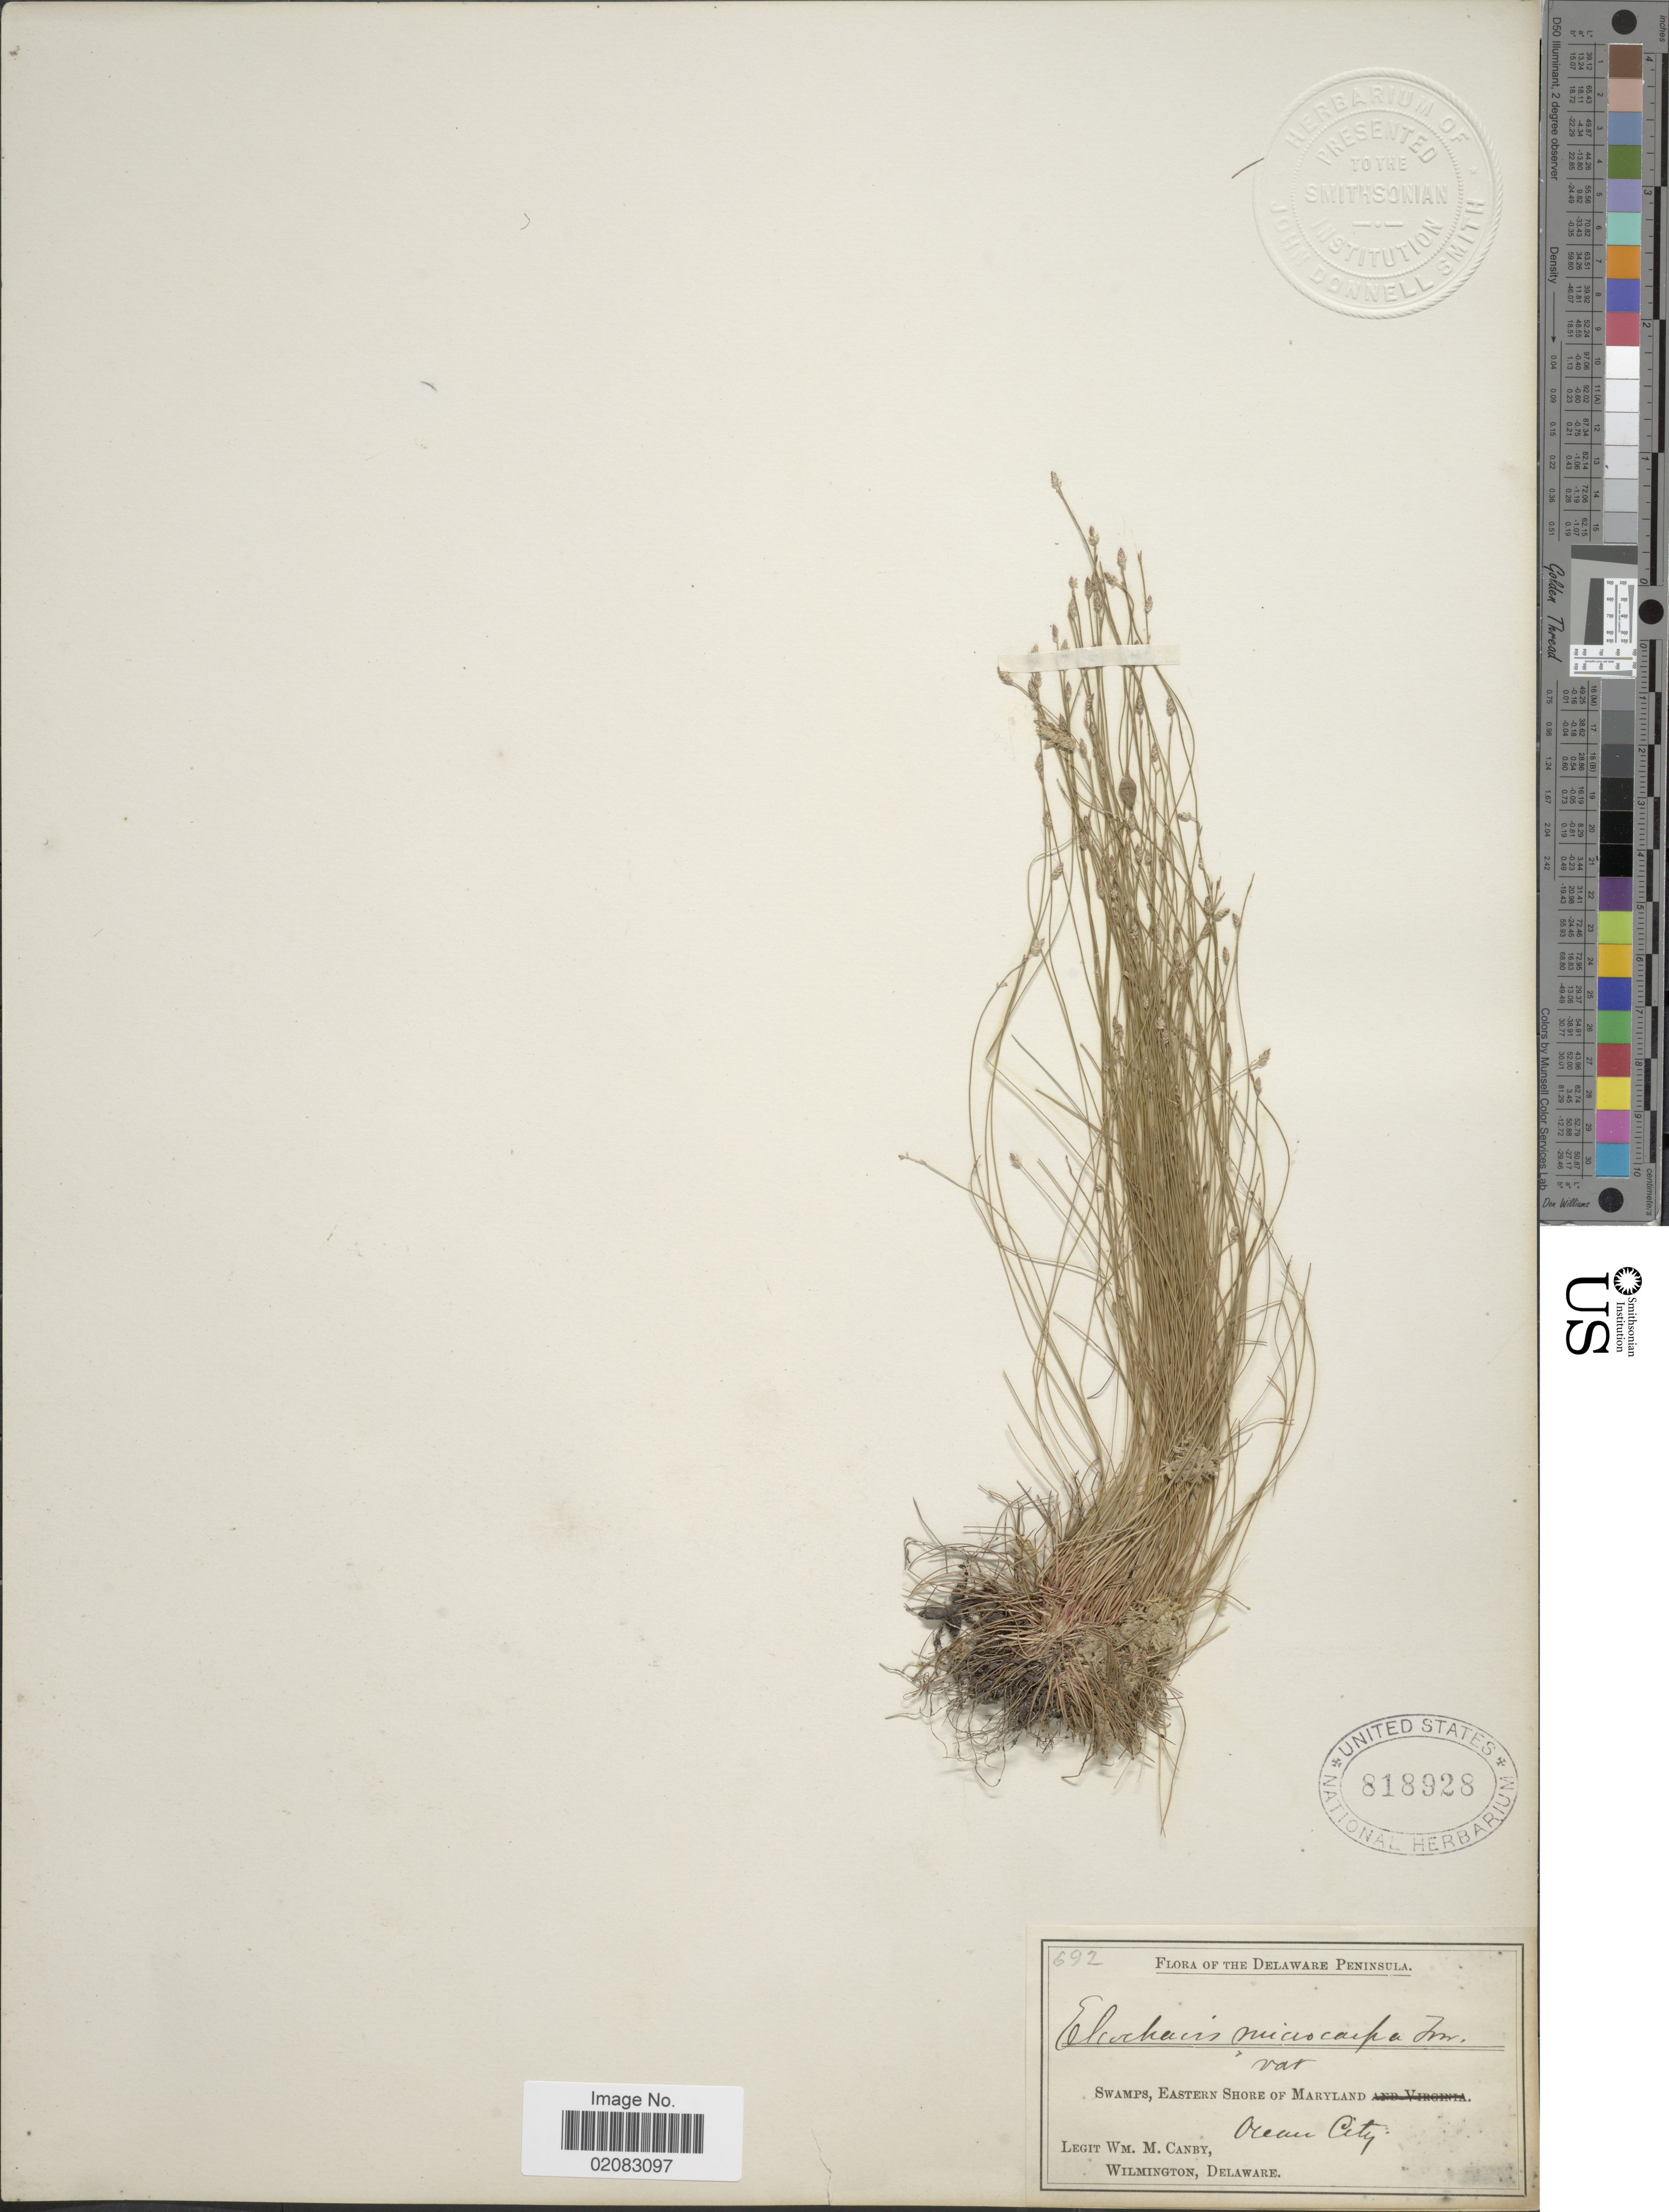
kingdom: Plantae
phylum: Tracheophyta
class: Liliopsida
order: Poales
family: Cyperaceae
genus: Eleocharis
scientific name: Eleocharis microcarpa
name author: Torr.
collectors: W. M. Canby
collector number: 692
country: United States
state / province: Maryland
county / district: Worcester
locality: The Delaware Peninsula, Swamps, eastern Shore of Maryland, Ocean City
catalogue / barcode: US 818928